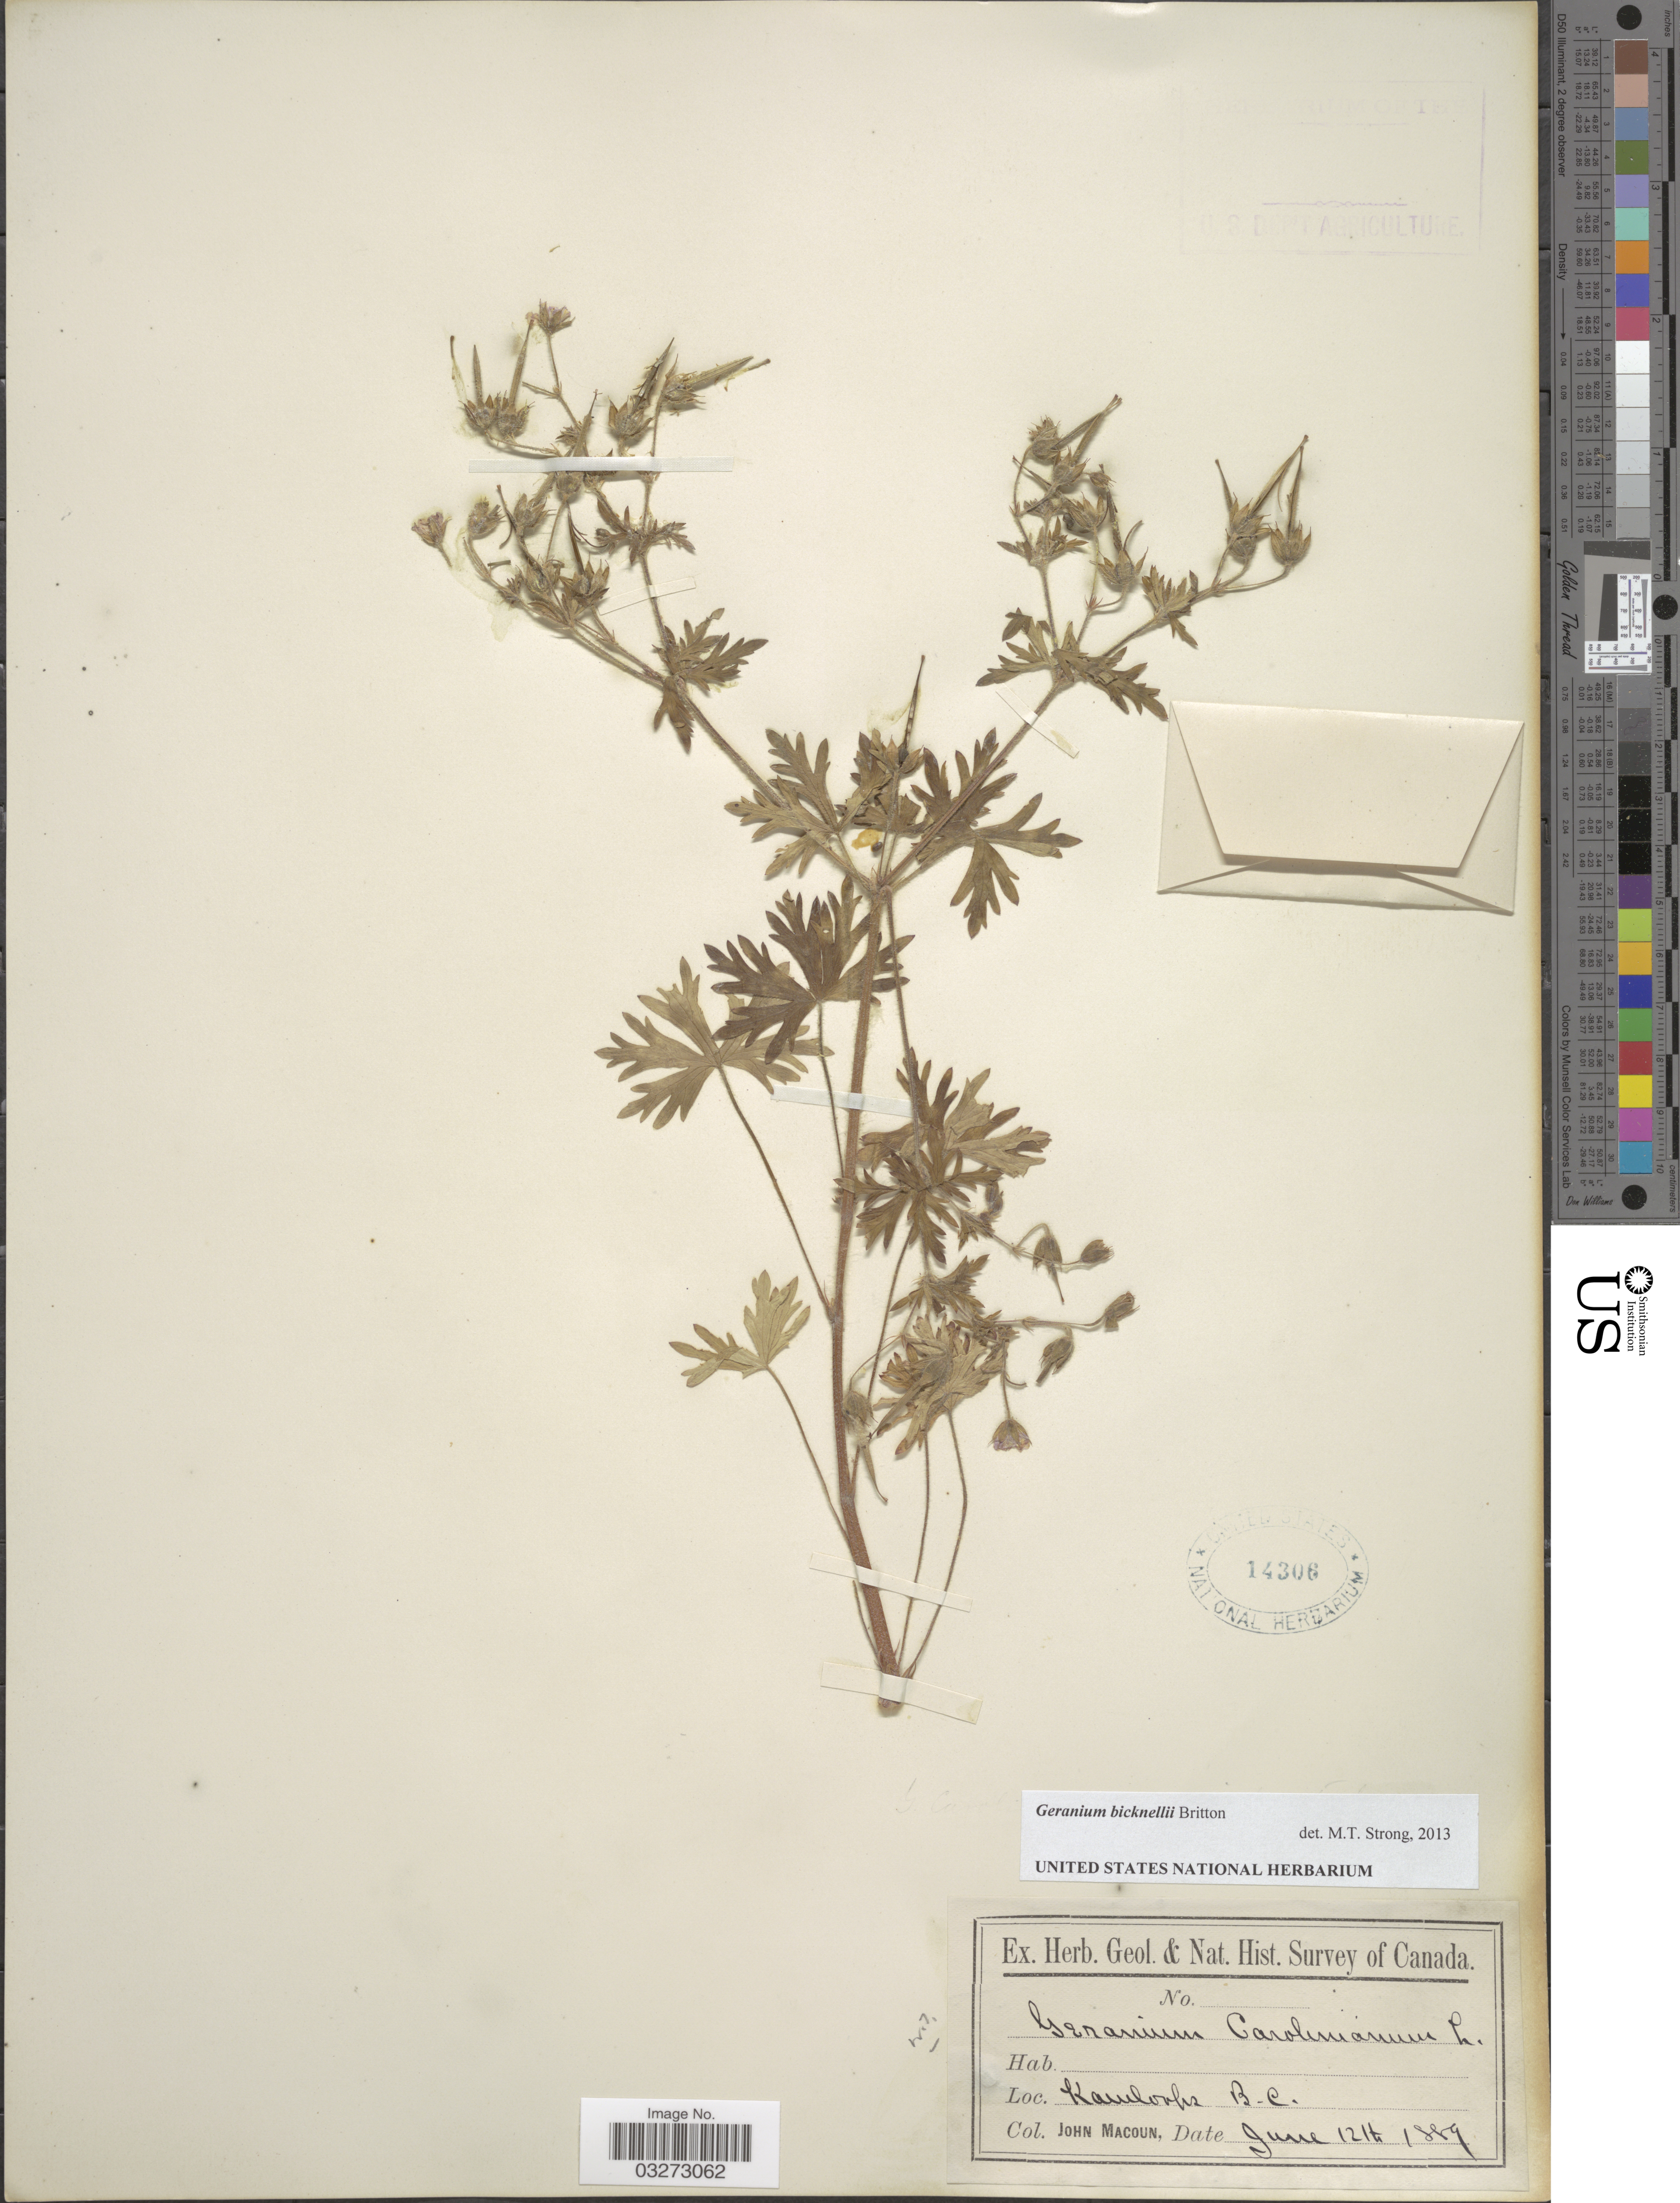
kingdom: Plantae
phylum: Tracheophyta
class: Magnoliopsida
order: Geraniales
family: Geraniaceae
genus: Geranium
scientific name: Geranium bicknellii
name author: Britton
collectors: J. Macoun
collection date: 1889-06-12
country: Canada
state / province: British Columbia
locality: Kamloops.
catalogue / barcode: US 14306